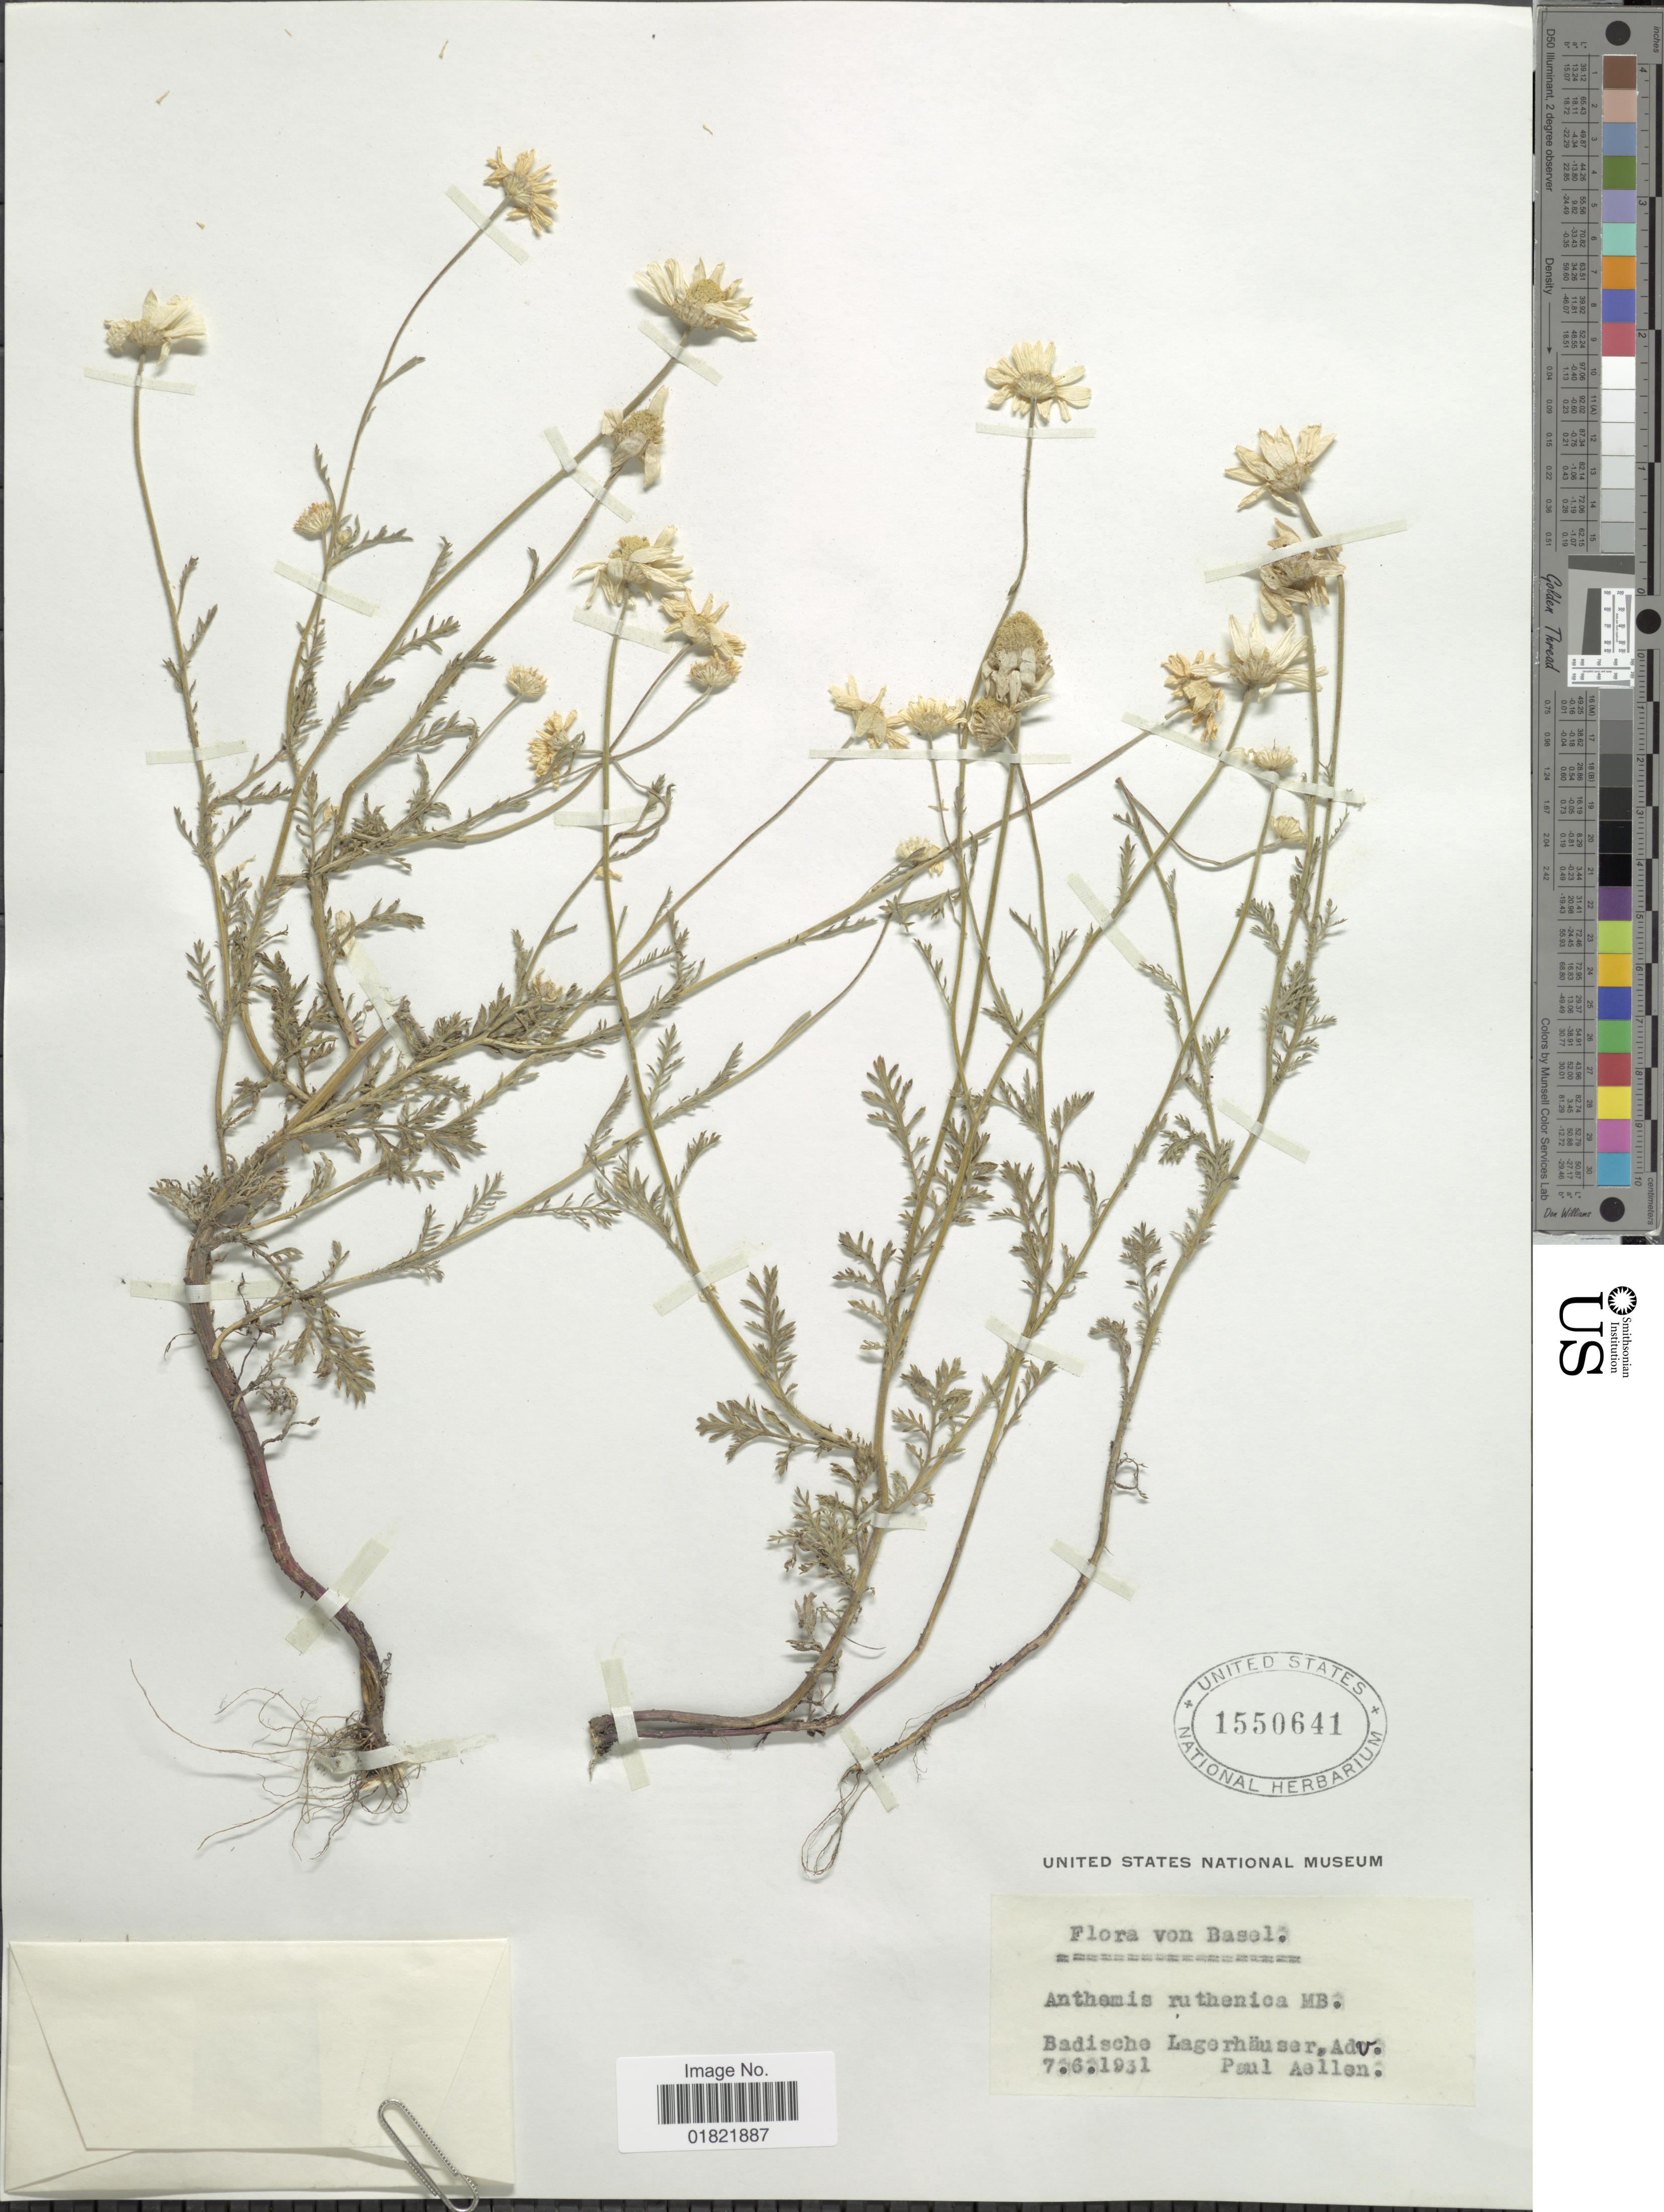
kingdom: Plantae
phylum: Tracheophyta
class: Magnoliopsida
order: Asterales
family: Asteraceae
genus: Anthemis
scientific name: Anthemis ruthenica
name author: M. Bieb.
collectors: P. Aellen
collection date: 1931-06-07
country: Switzerland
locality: Basel, Badische Lagerhauser, adv.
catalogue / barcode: US 1550641